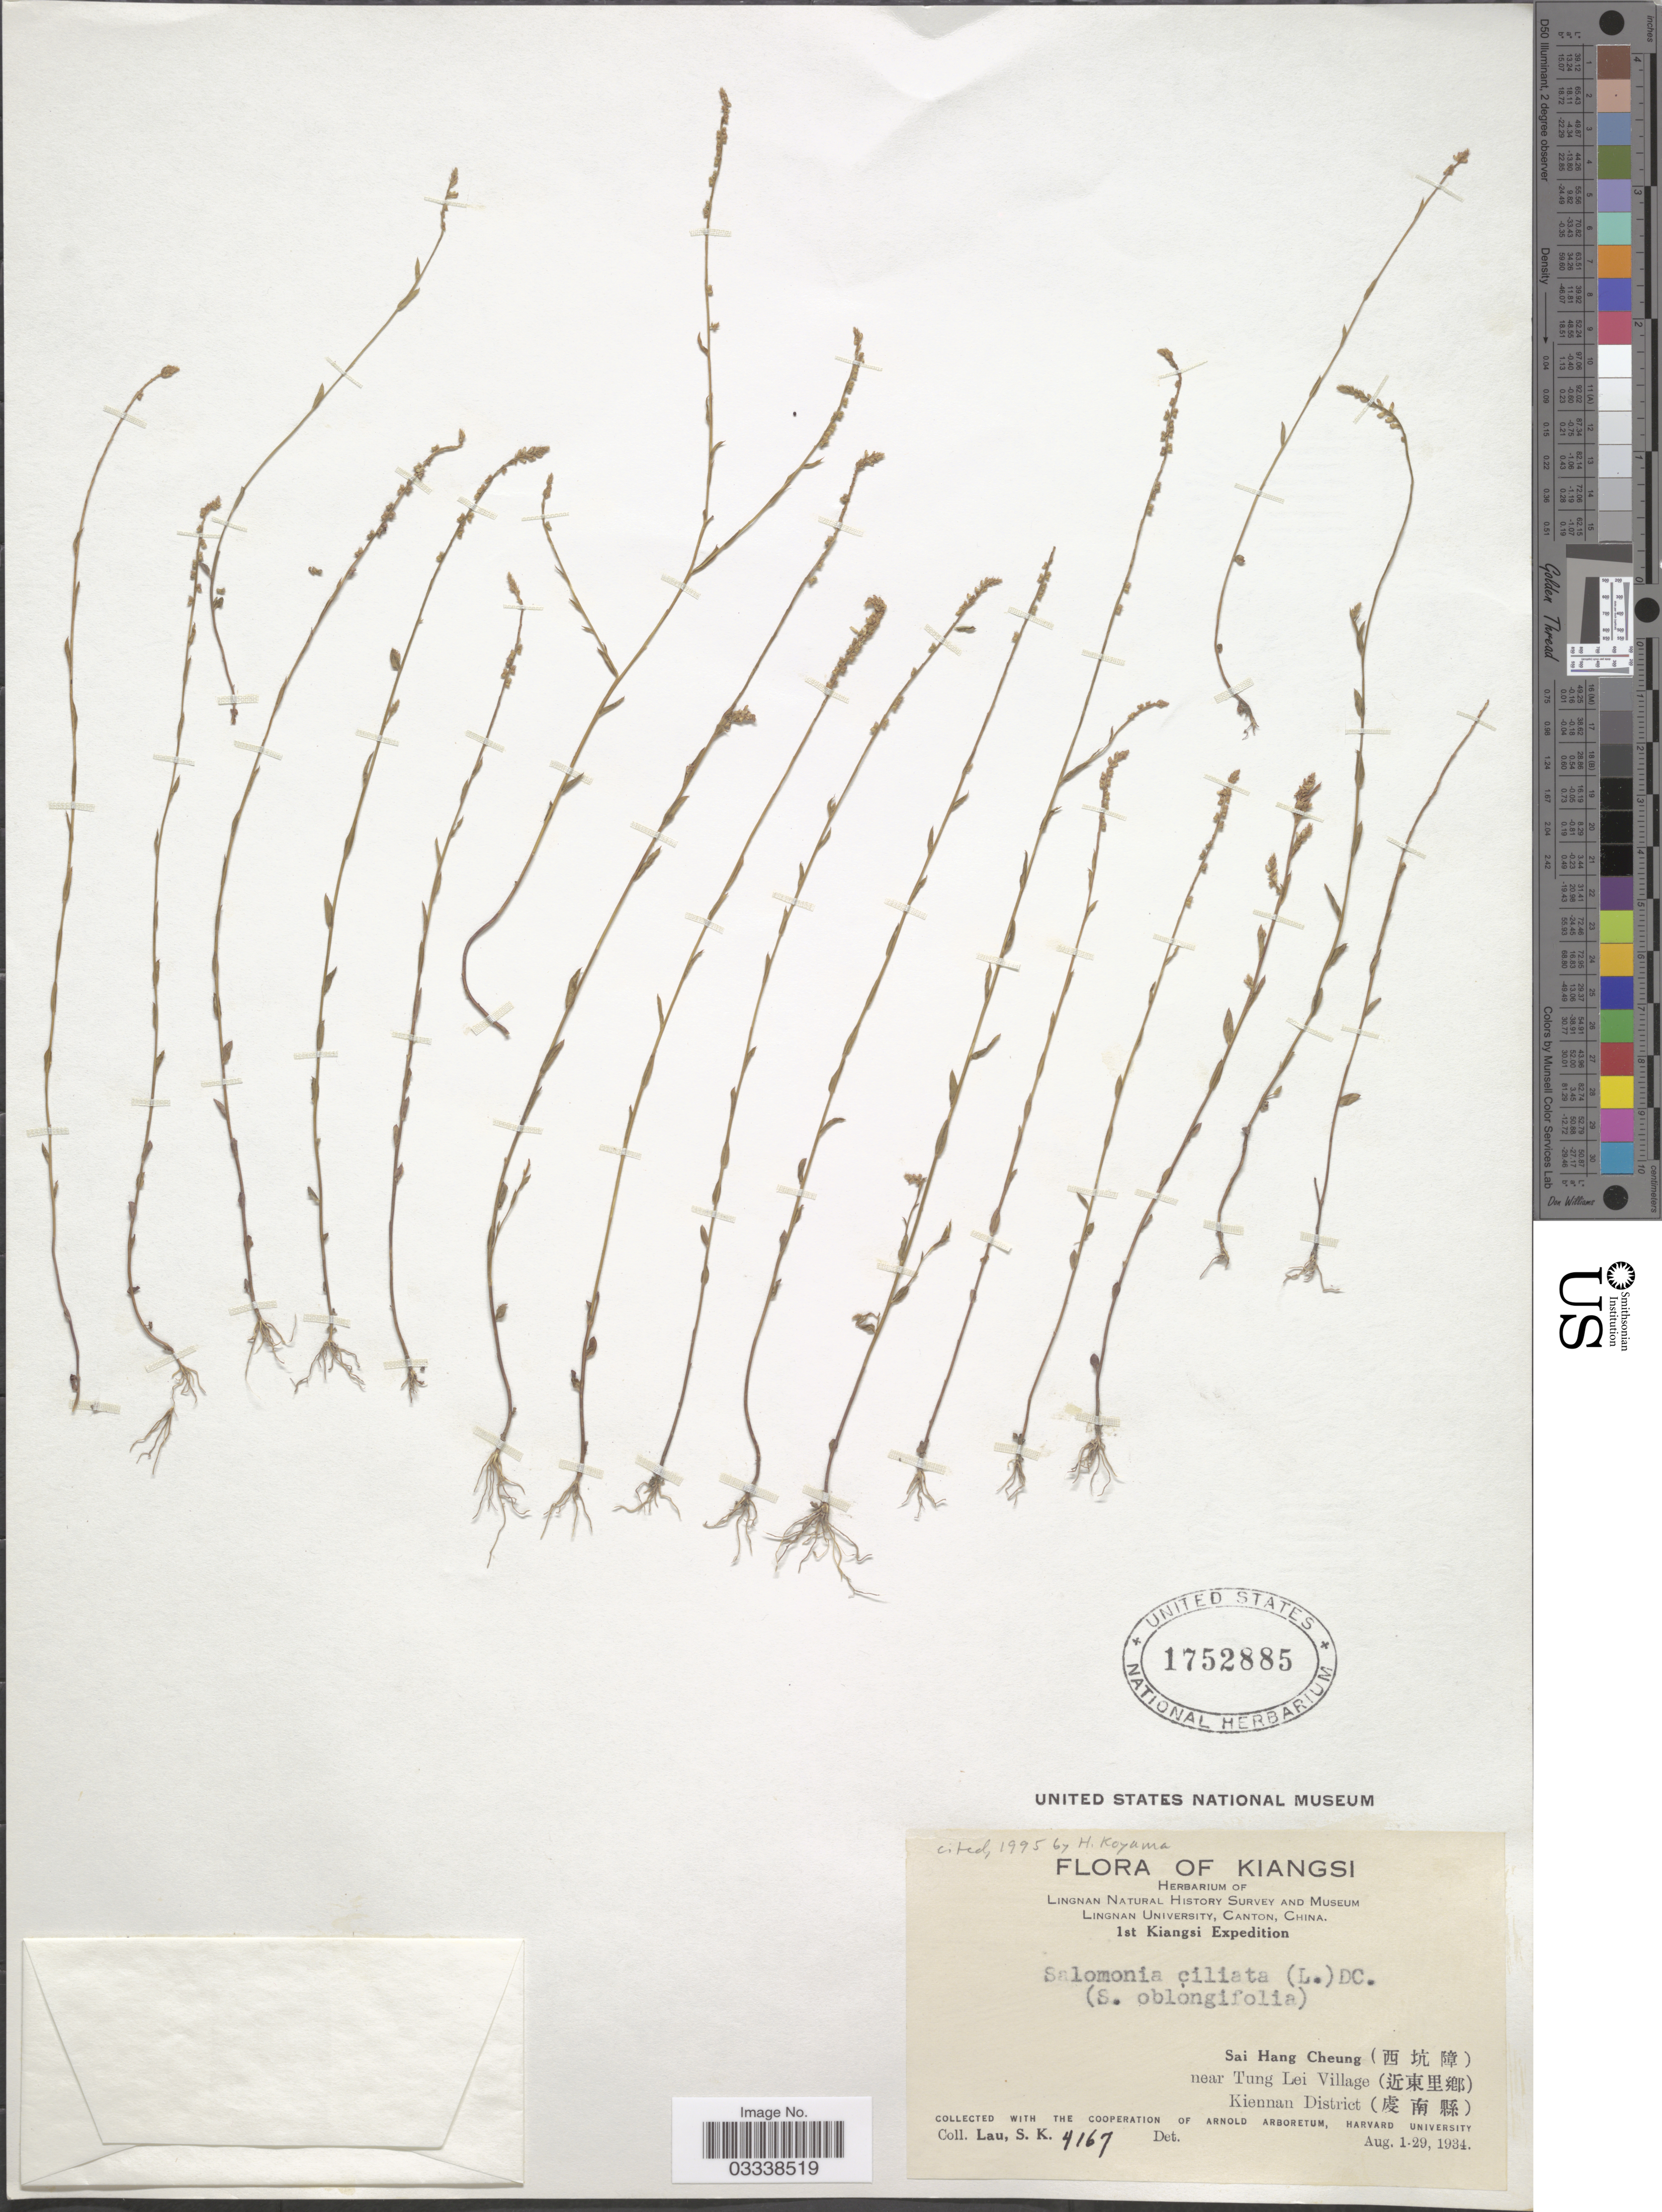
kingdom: Plantae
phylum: Tracheophyta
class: Magnoliopsida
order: Fabales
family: Polygalaceae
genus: Salomonia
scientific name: Salomonia ciliata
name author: (L.) DC.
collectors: S. K. Lau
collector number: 4167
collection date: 1934-08-01/1934-08-29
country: China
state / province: Jiangxi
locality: Kiangsi, Sai Hang Cheung (X) near Tung Lei Village (X), Kiennan District (X).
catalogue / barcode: US 1752885